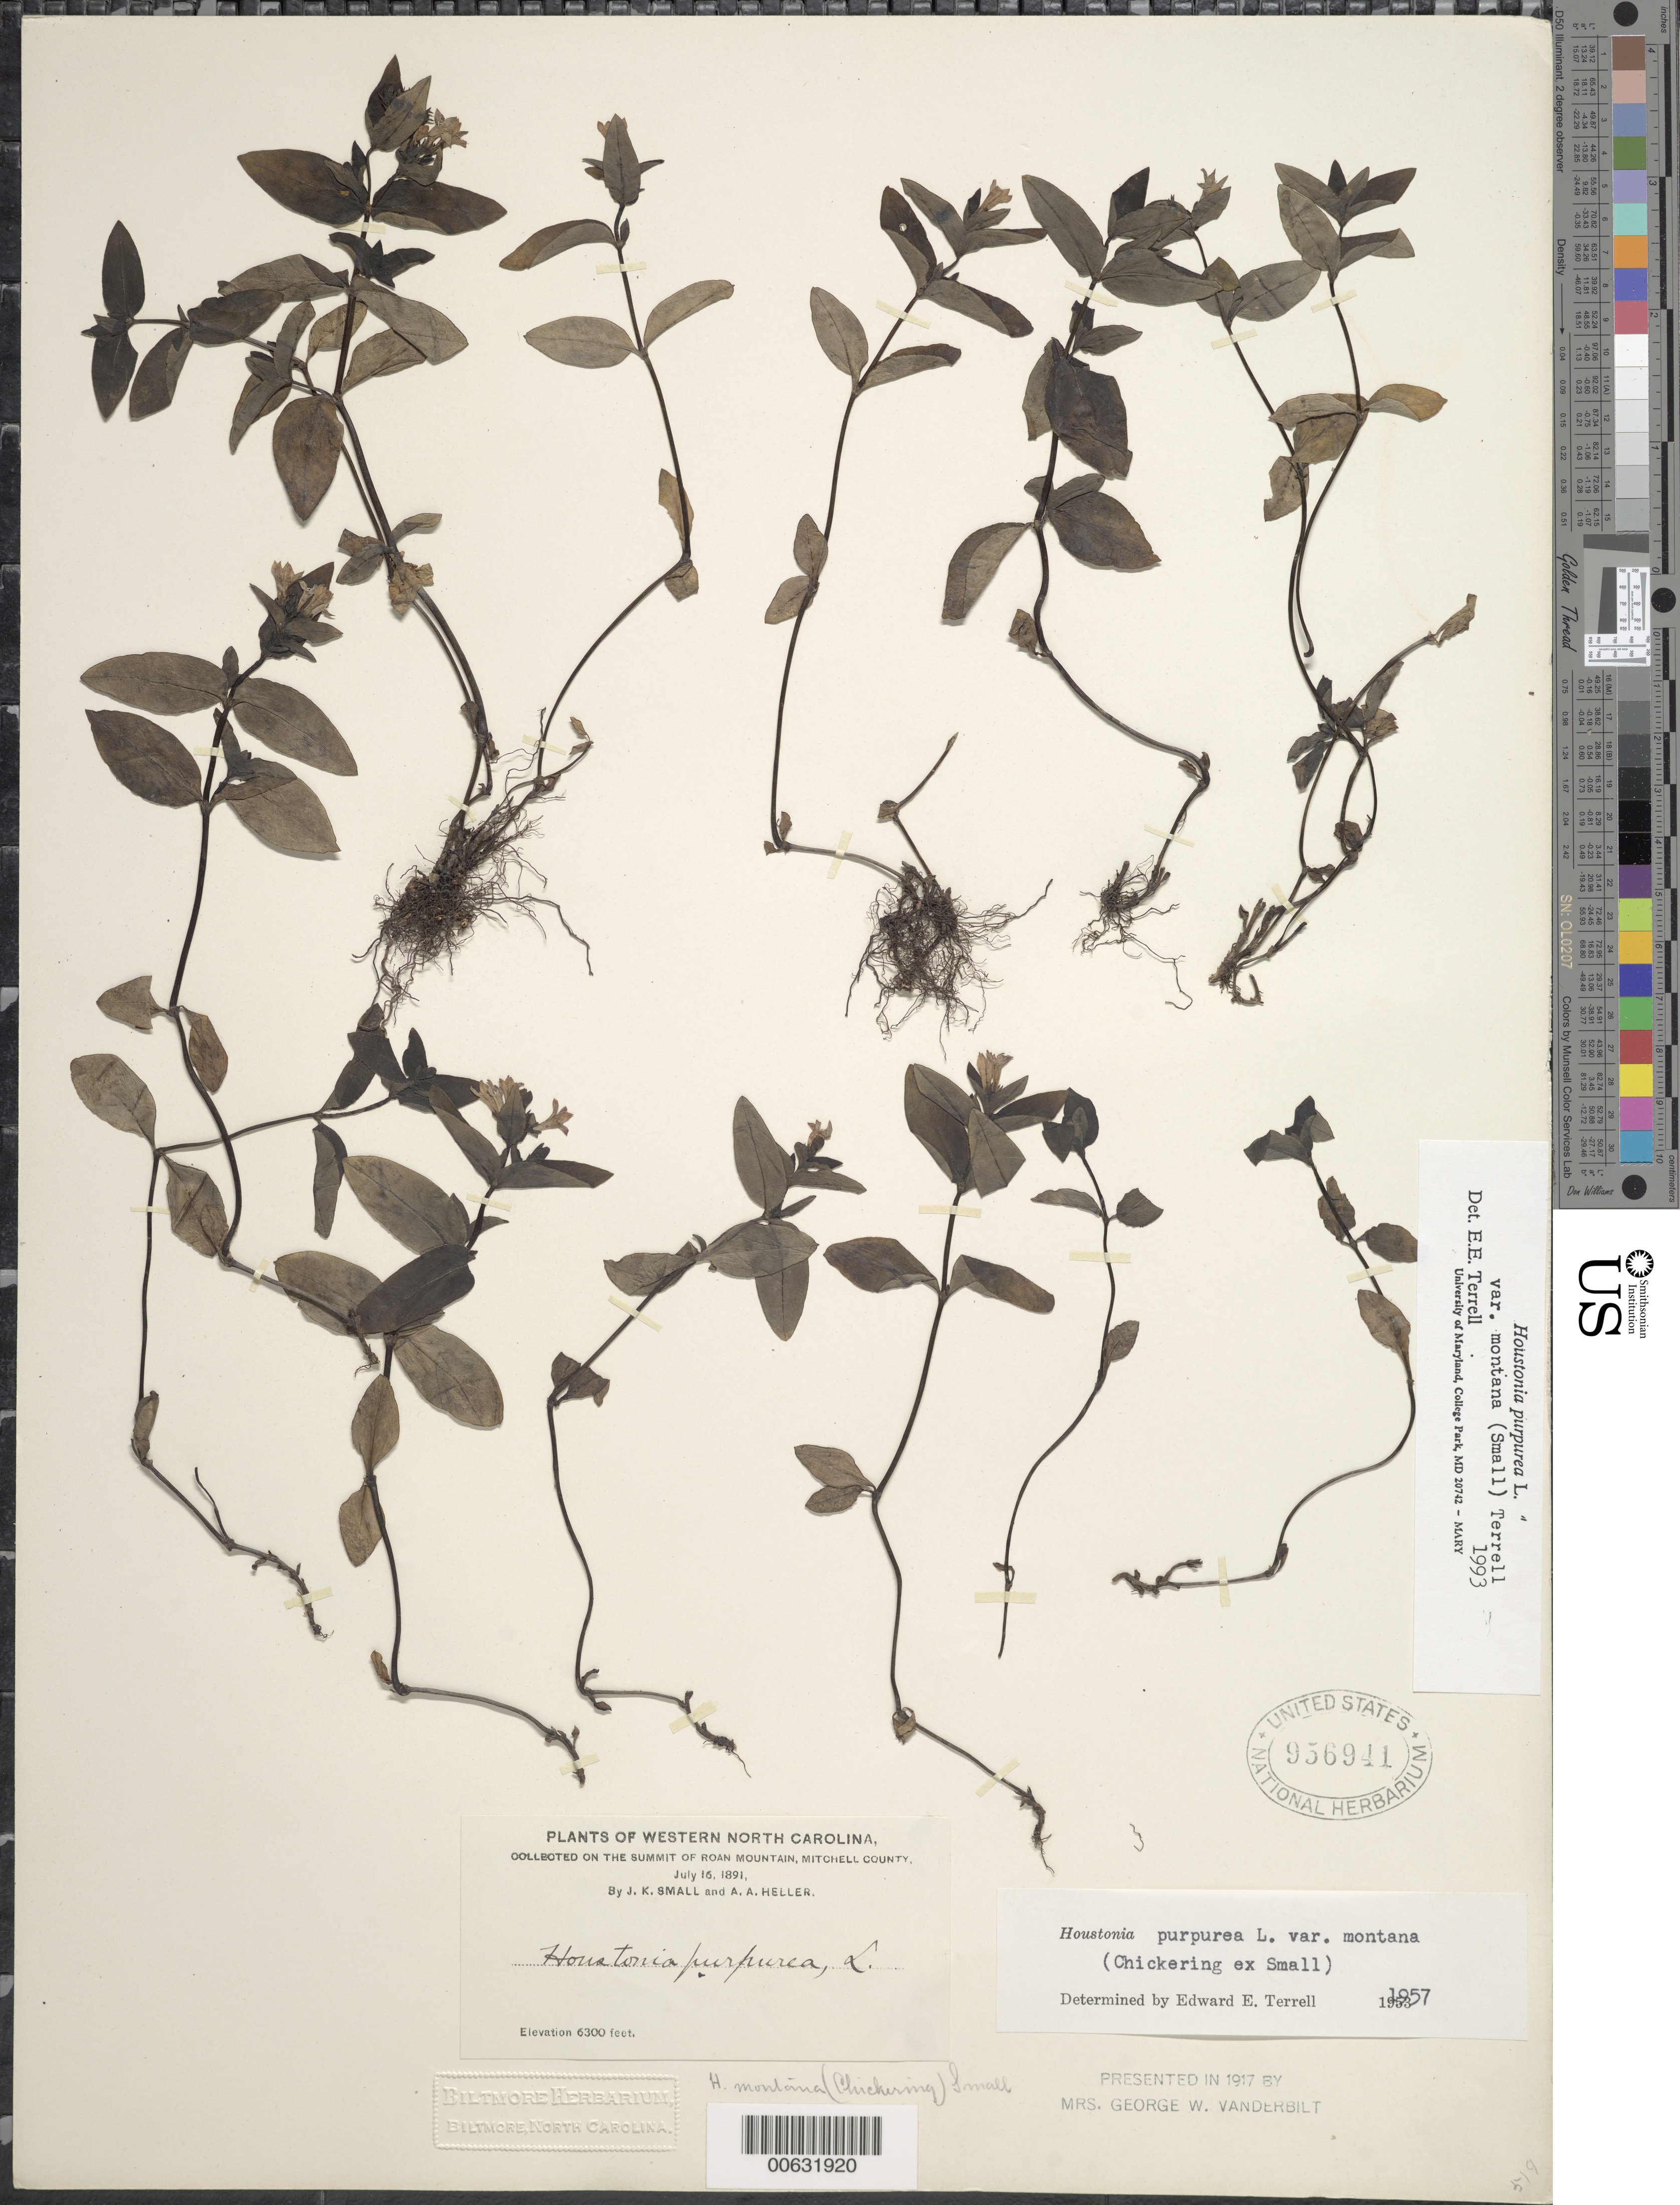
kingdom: Plantae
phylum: Tracheophyta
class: Magnoliopsida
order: Gentianales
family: Rubiaceae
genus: Houstonia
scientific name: Houstonia purpurea var. montana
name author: (Small) Terrell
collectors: J. K. Small & A. A. Heller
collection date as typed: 16 Jul 1891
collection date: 1891-07-16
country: United States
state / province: North Carolina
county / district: Mitchell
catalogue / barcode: US 956941